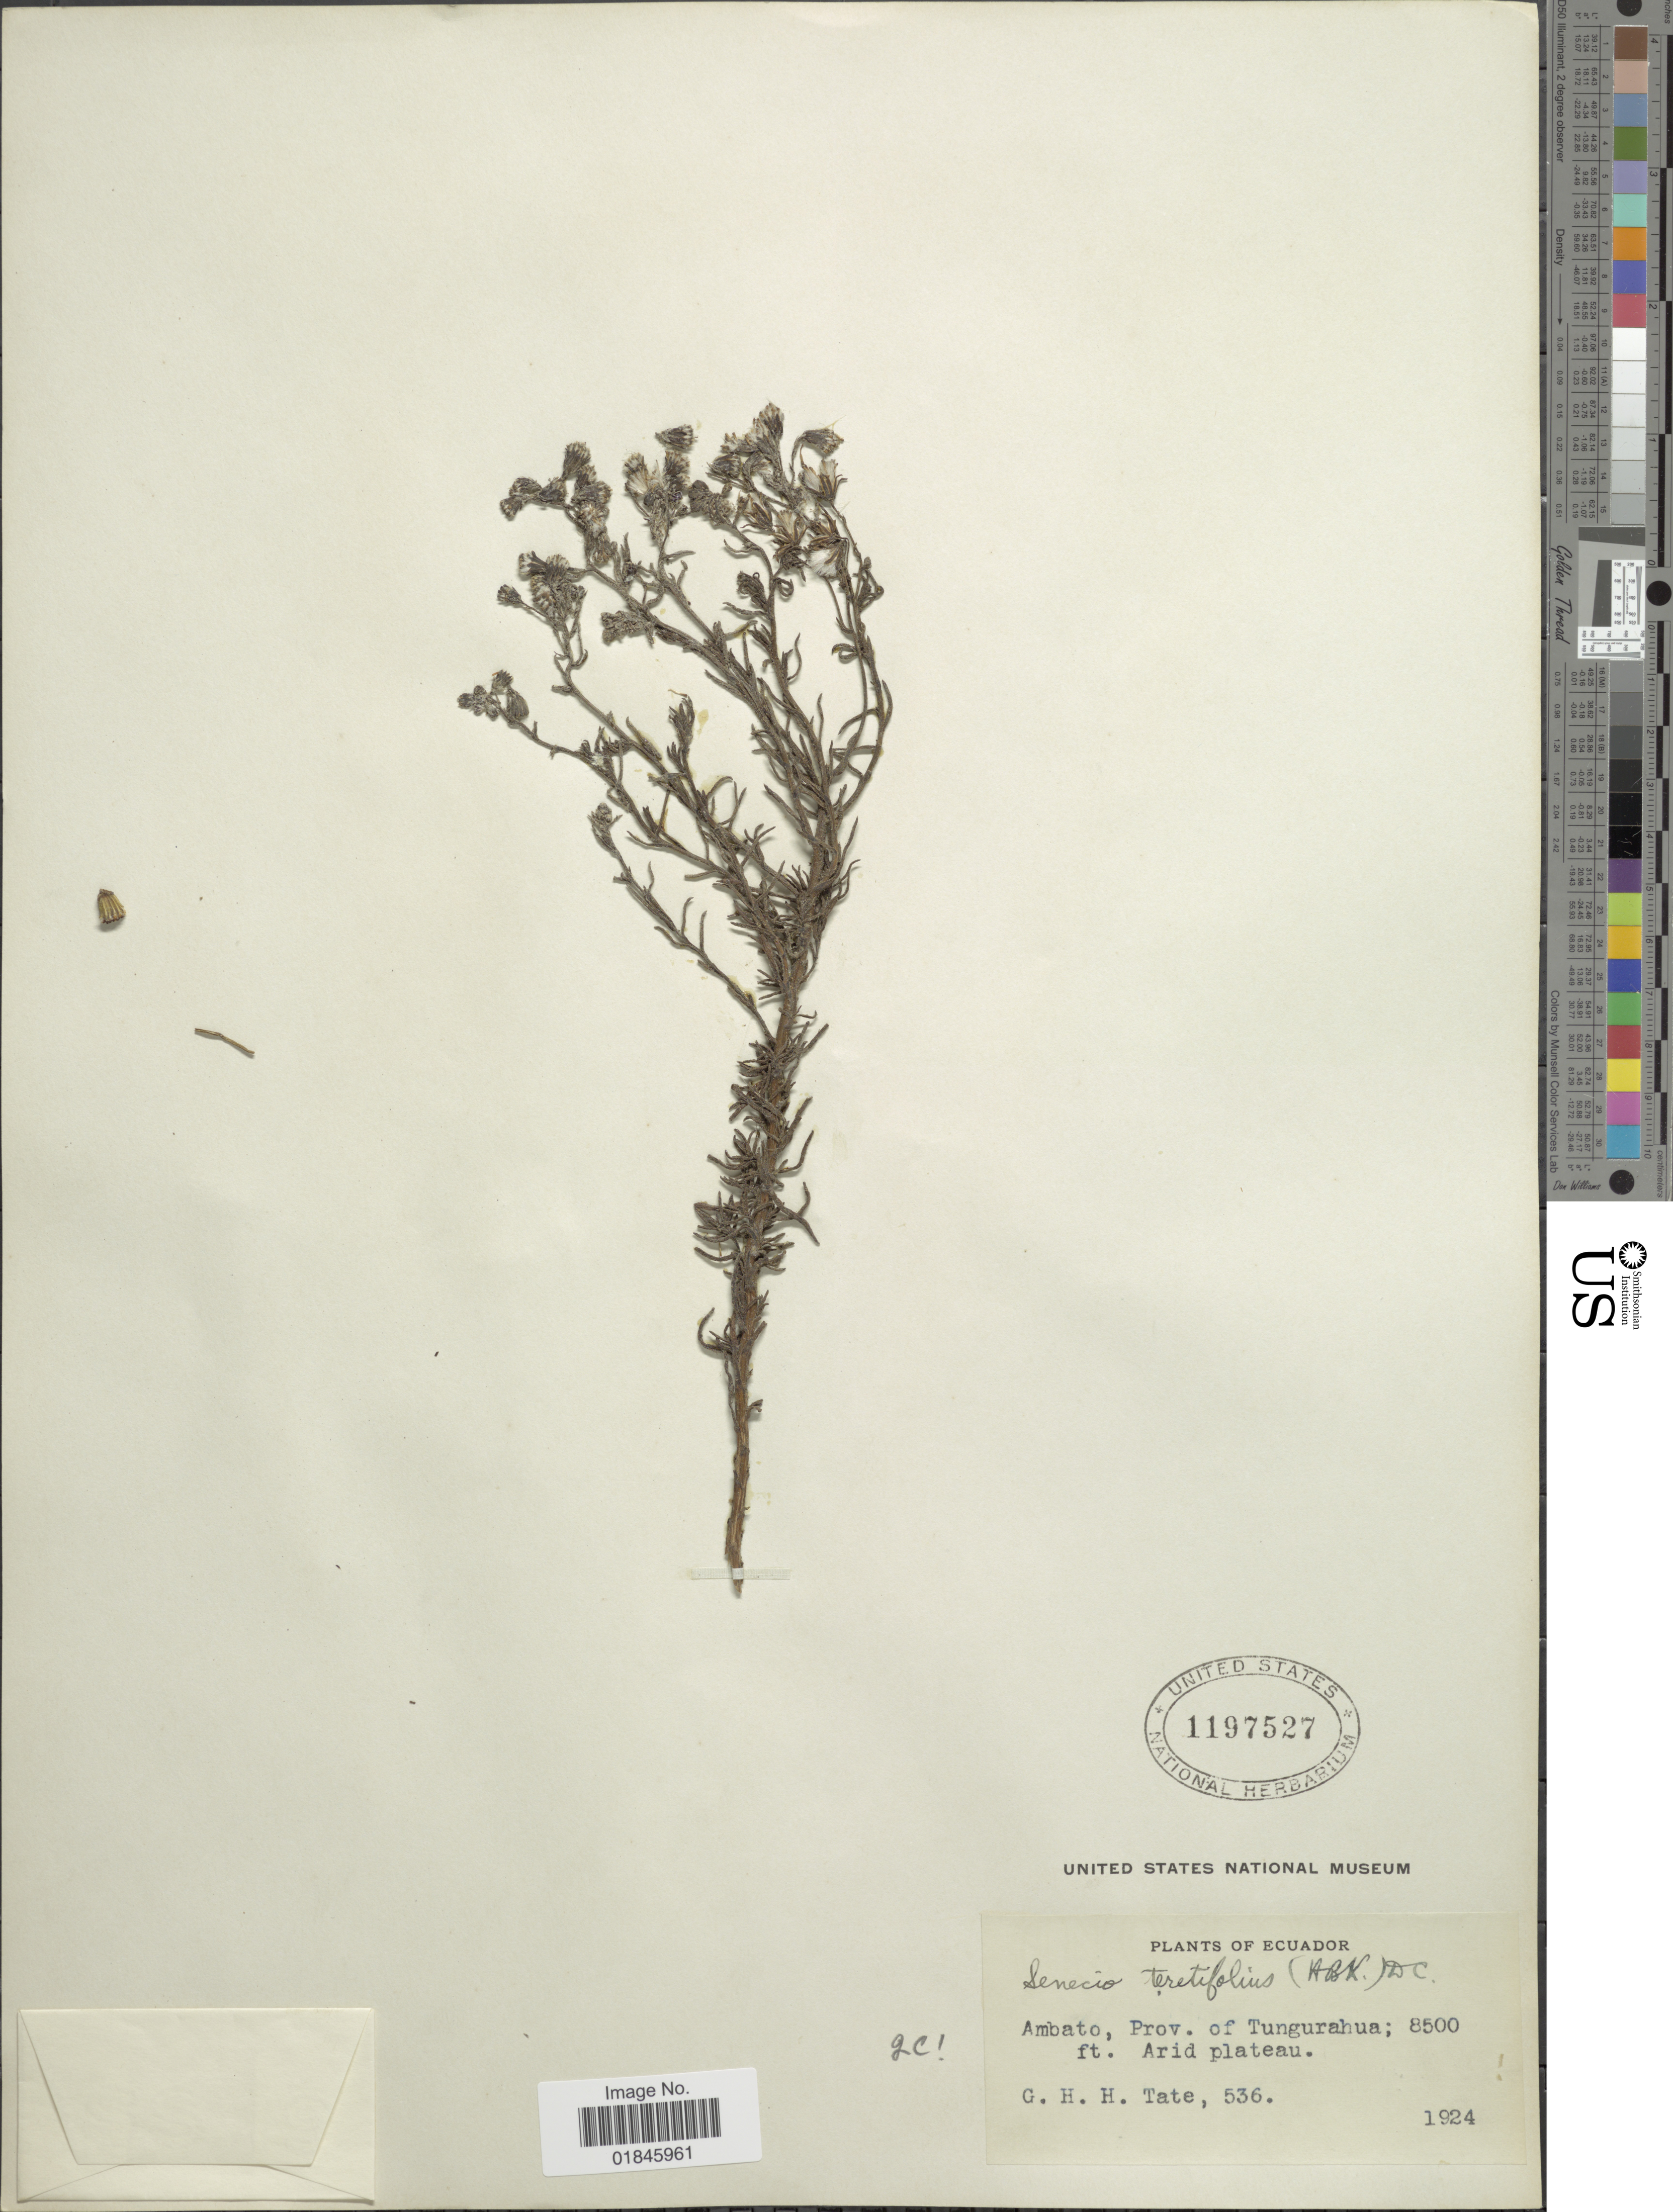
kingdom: Plantae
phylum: Tracheophyta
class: Magnoliopsida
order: Asterales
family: Asteraceae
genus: Pentacalia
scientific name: Pentacalia teretifolia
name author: (Kunth) Cuatrec.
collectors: G. H. H.Tate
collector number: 536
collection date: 1924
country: Ecuador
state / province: Tungurahua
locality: Ambato, Prov. of Tungurahua.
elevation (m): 2591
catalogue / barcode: US 1197527